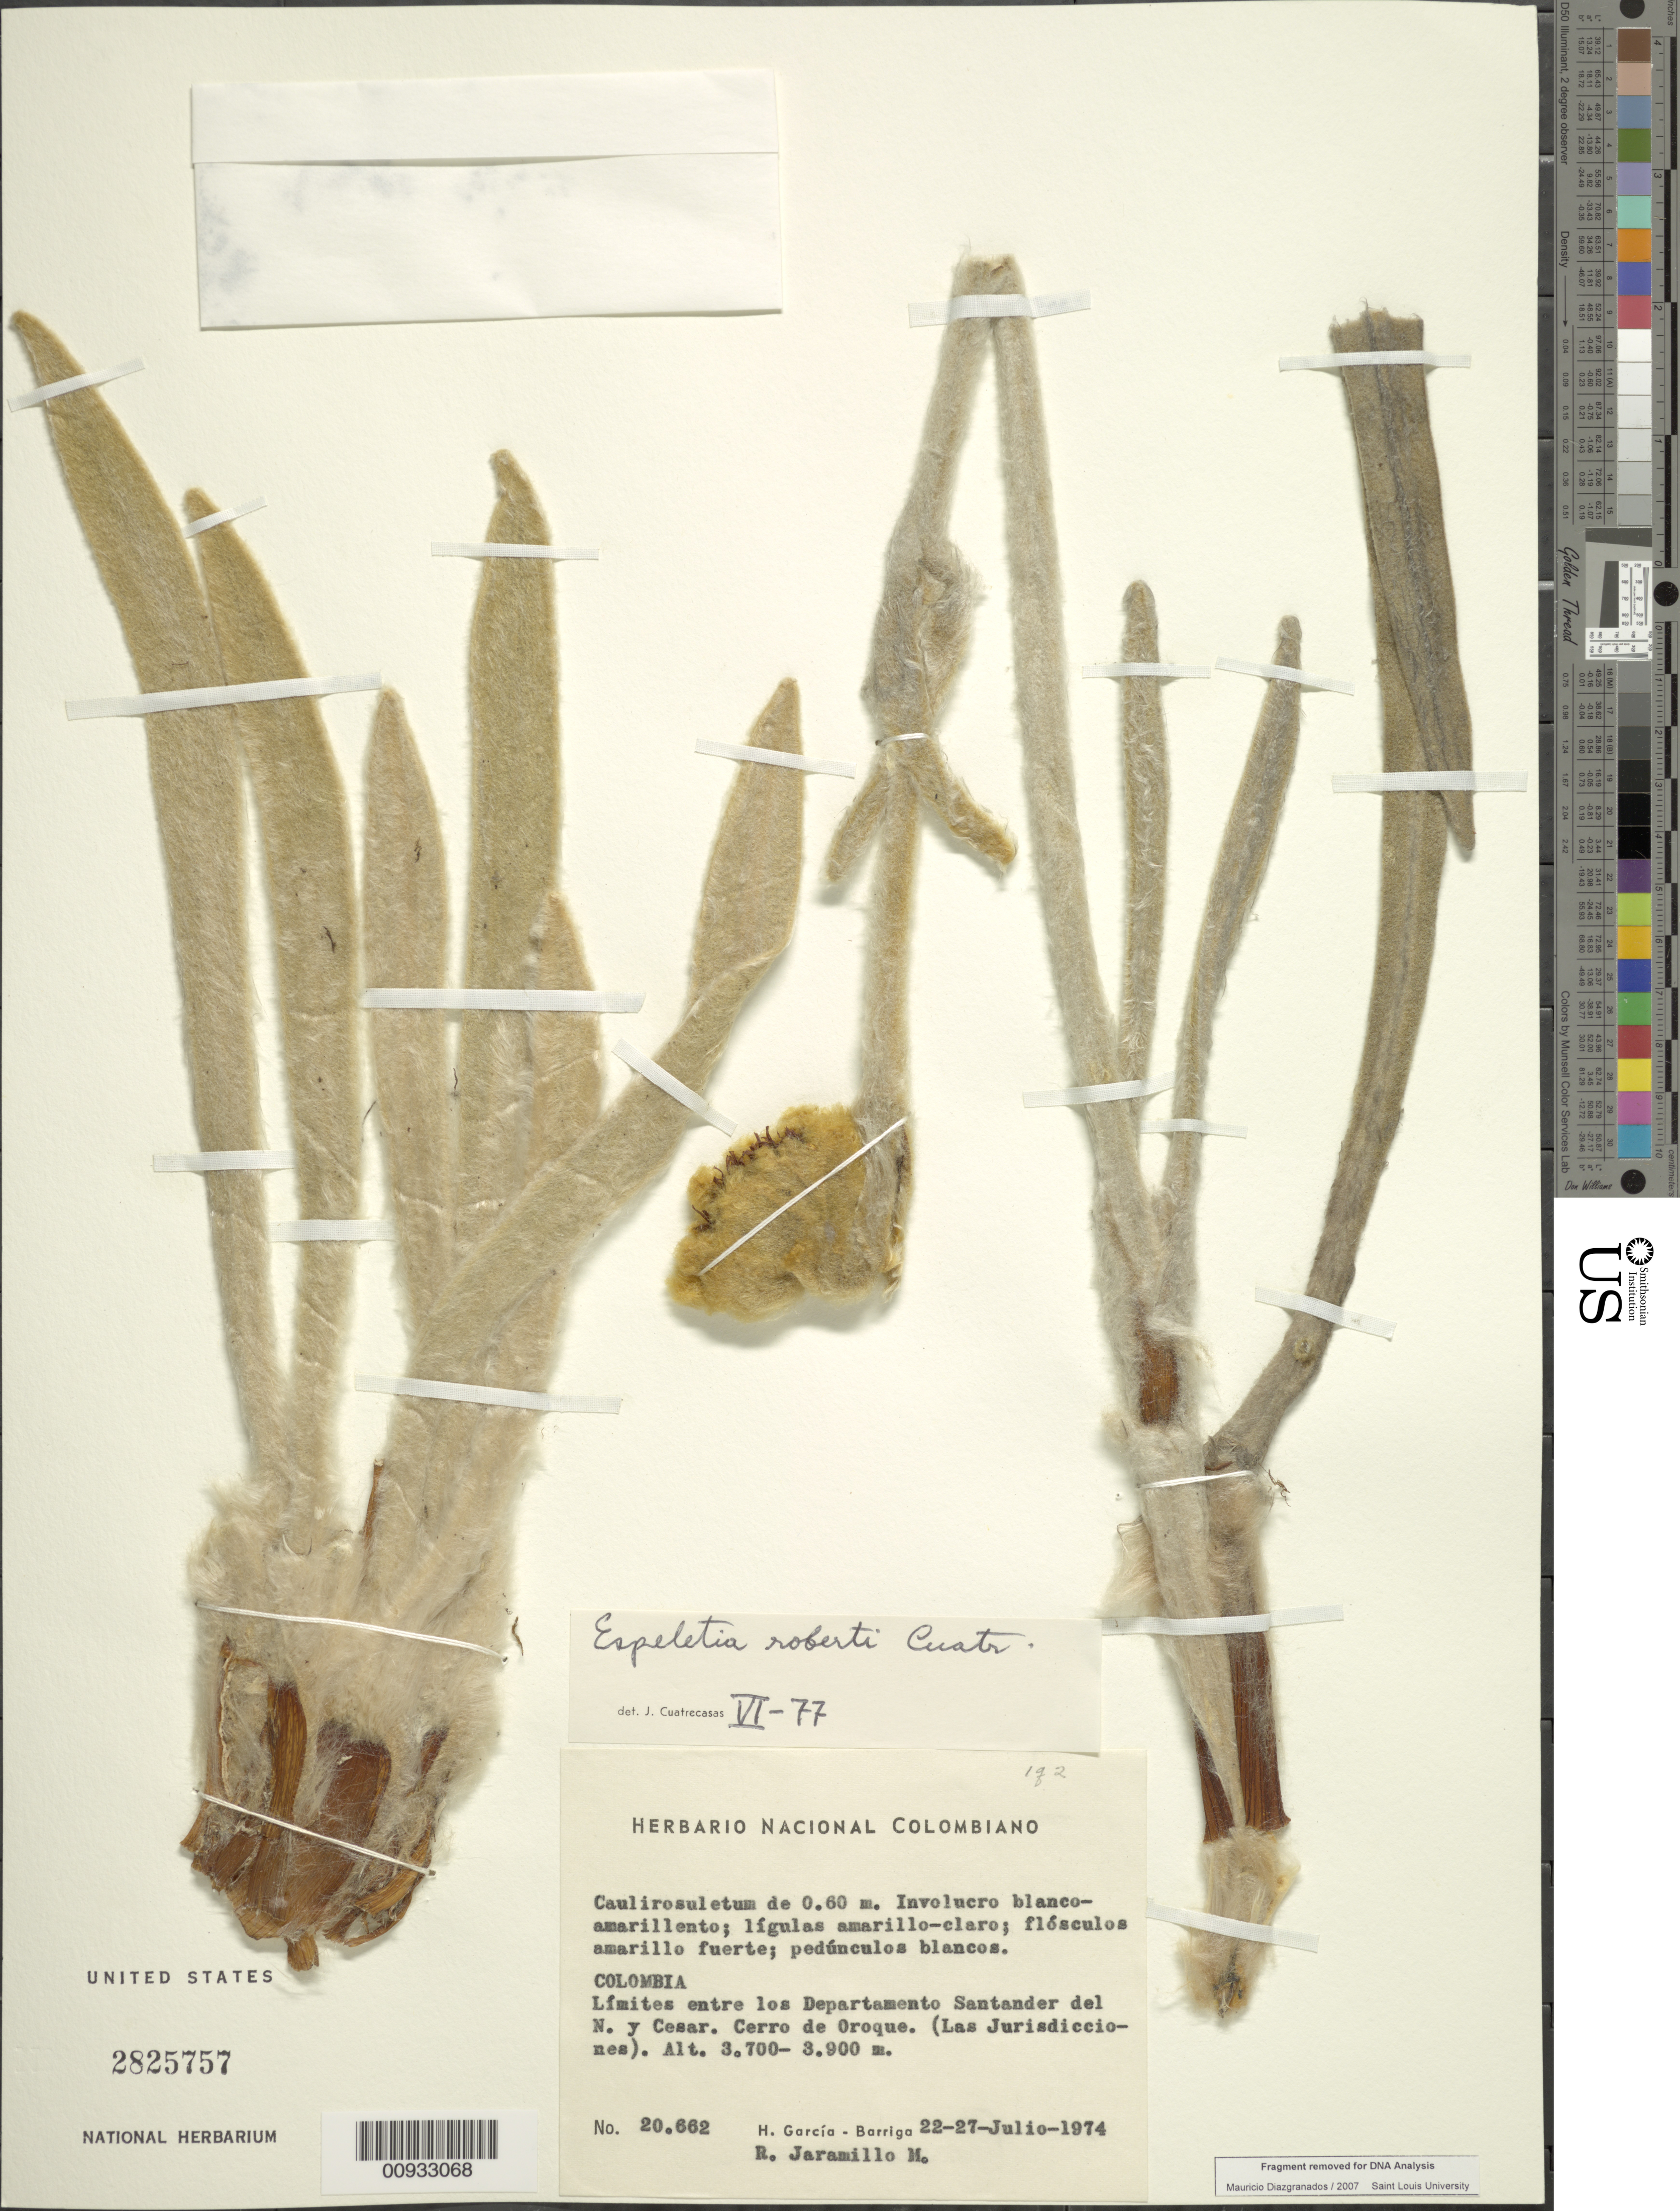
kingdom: Plantae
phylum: Tracheophyta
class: Magnoliopsida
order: Asterales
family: Asteraceae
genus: Espeletia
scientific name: Espeletia robertii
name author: Cuatrec.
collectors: H. García Barriga & R. Jaramillo M.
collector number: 20662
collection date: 1974-07-22/1974-07-27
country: Colombia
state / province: Norte de Santander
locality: Límites entre los Departamentos Santander del Norte y Cesar; Jurisdicciones. Cerro de Oroque.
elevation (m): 3700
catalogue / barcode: US 2825757